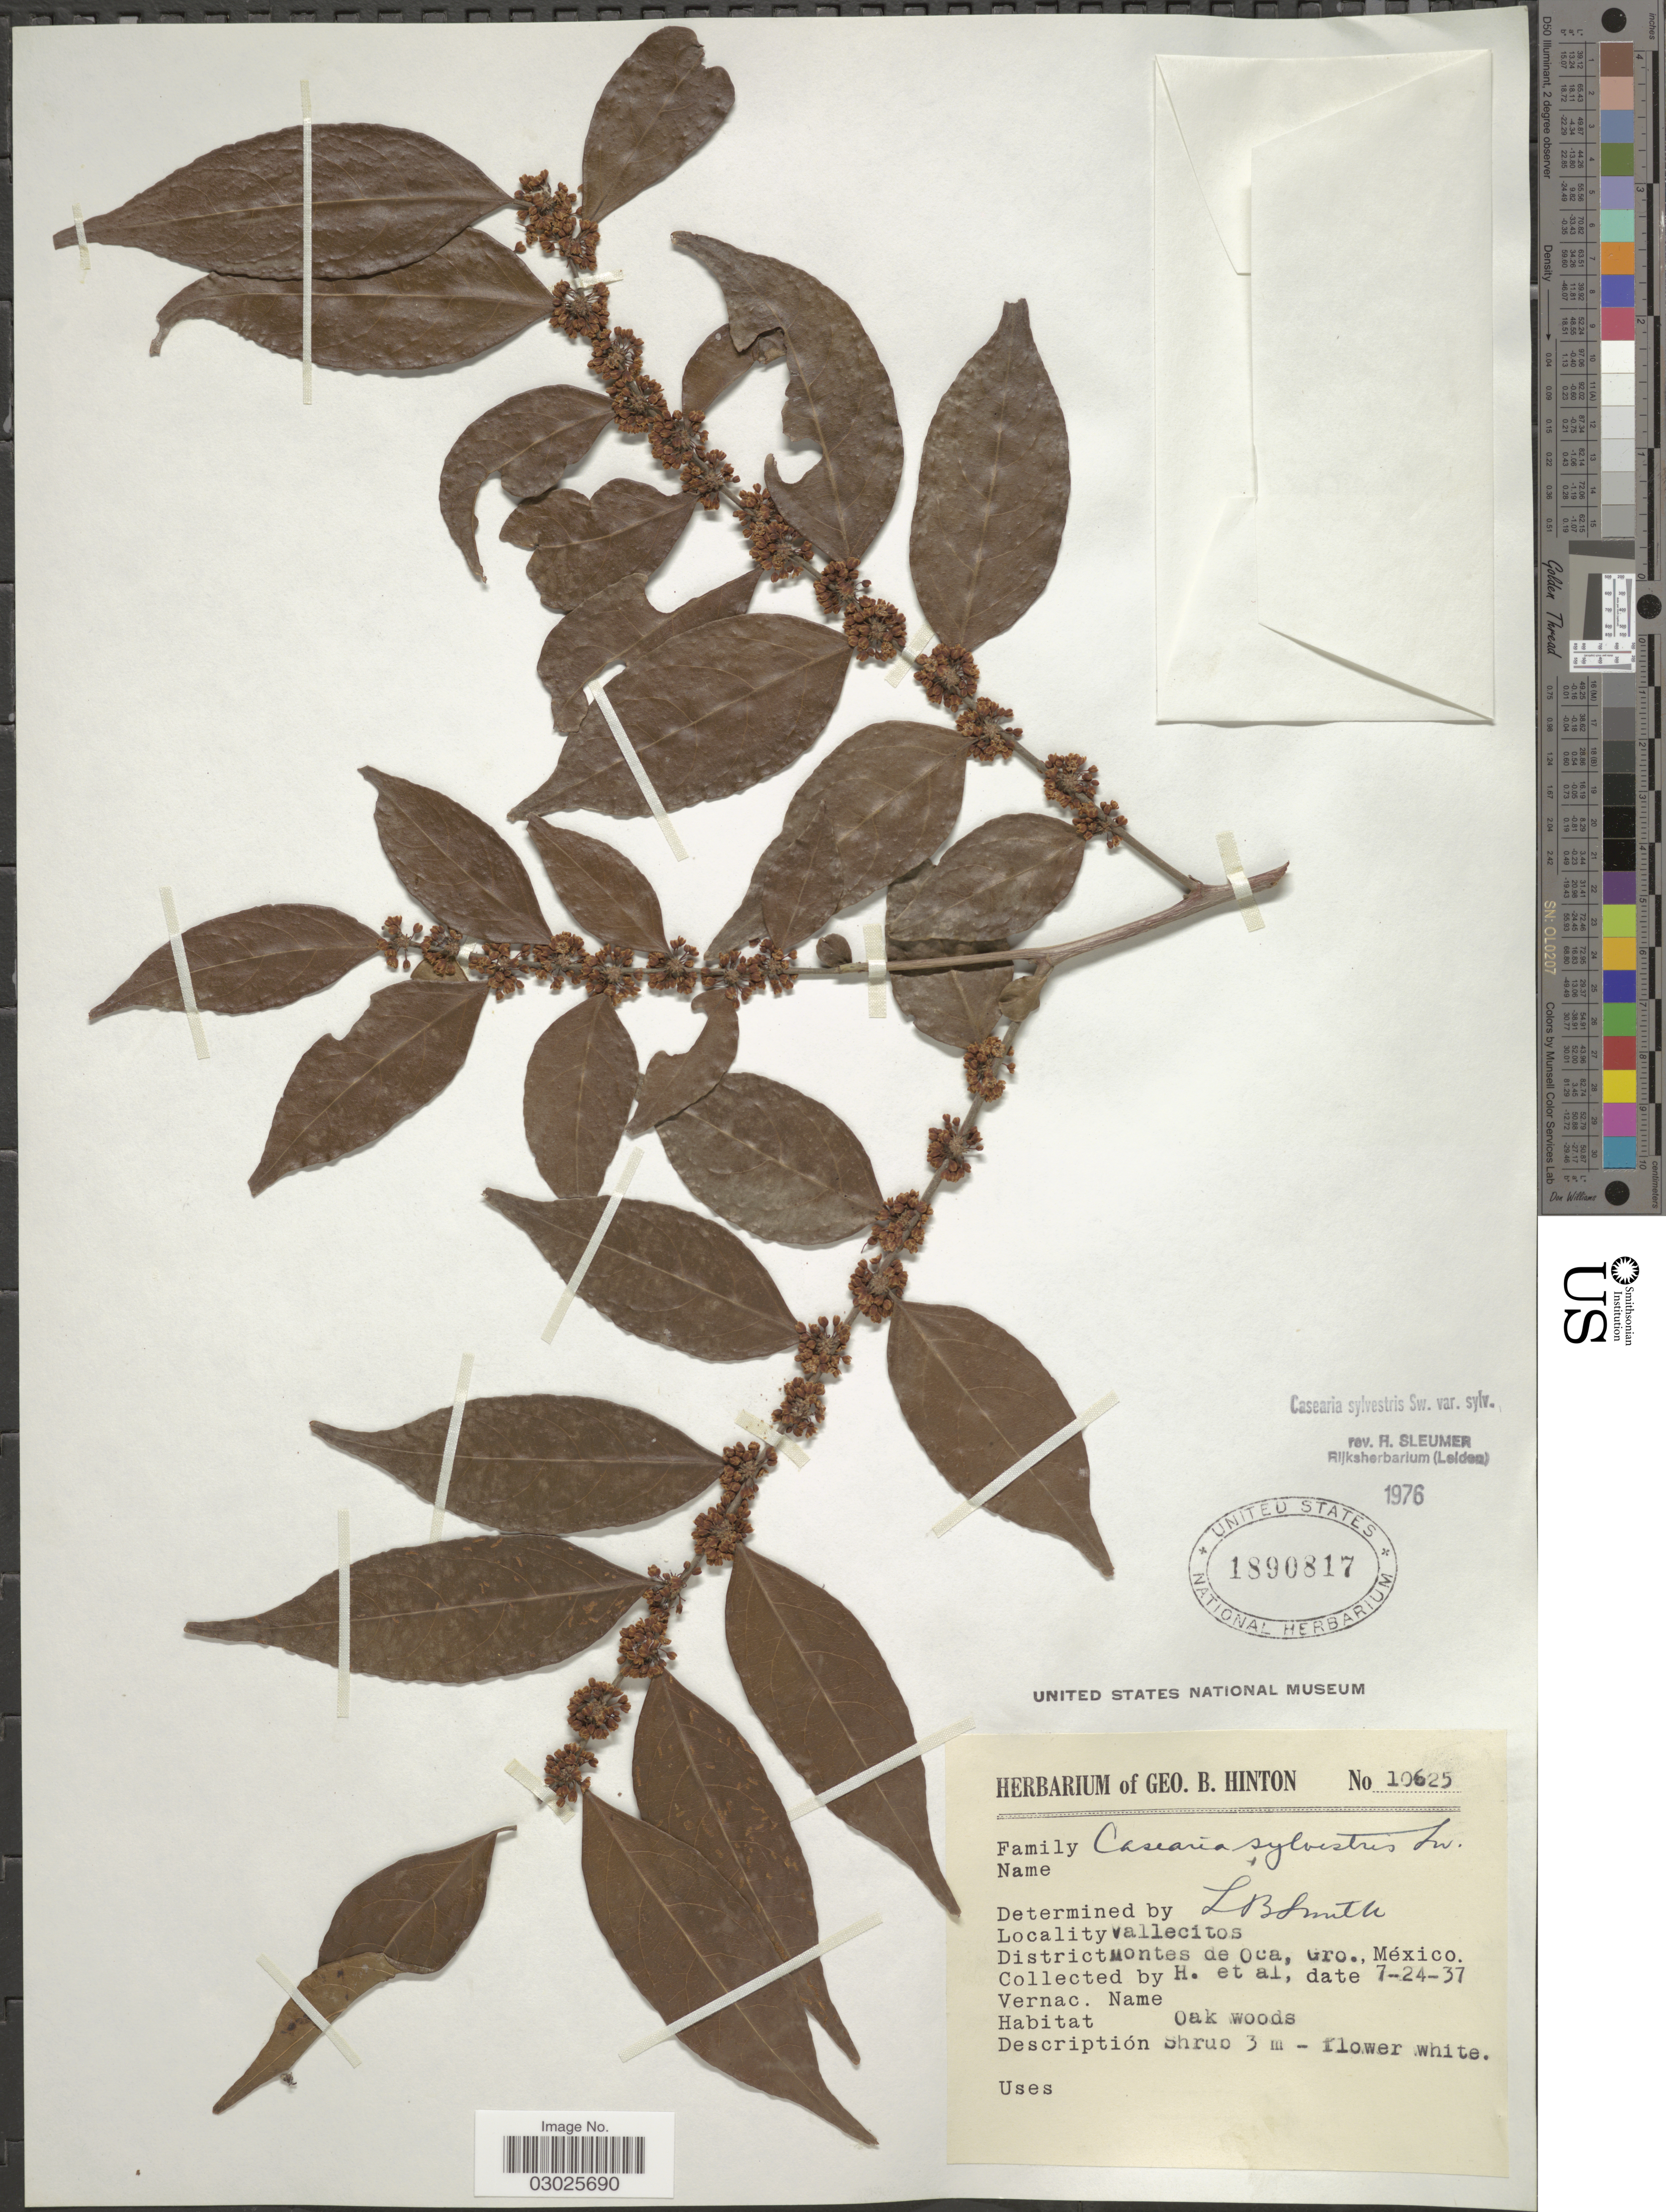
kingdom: Plantae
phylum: Tracheophyta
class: Magnoliopsida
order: Malpighiales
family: Salicaceae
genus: Casearia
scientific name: Casearia sylvestris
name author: Sw.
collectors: G. B. Hinton & et al.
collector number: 10625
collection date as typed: Transcribed d/m/y: 24/7/37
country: Mexico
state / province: Guerrero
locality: Vallecitos. District Montes de Oca, Gro.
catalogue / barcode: US 1890817